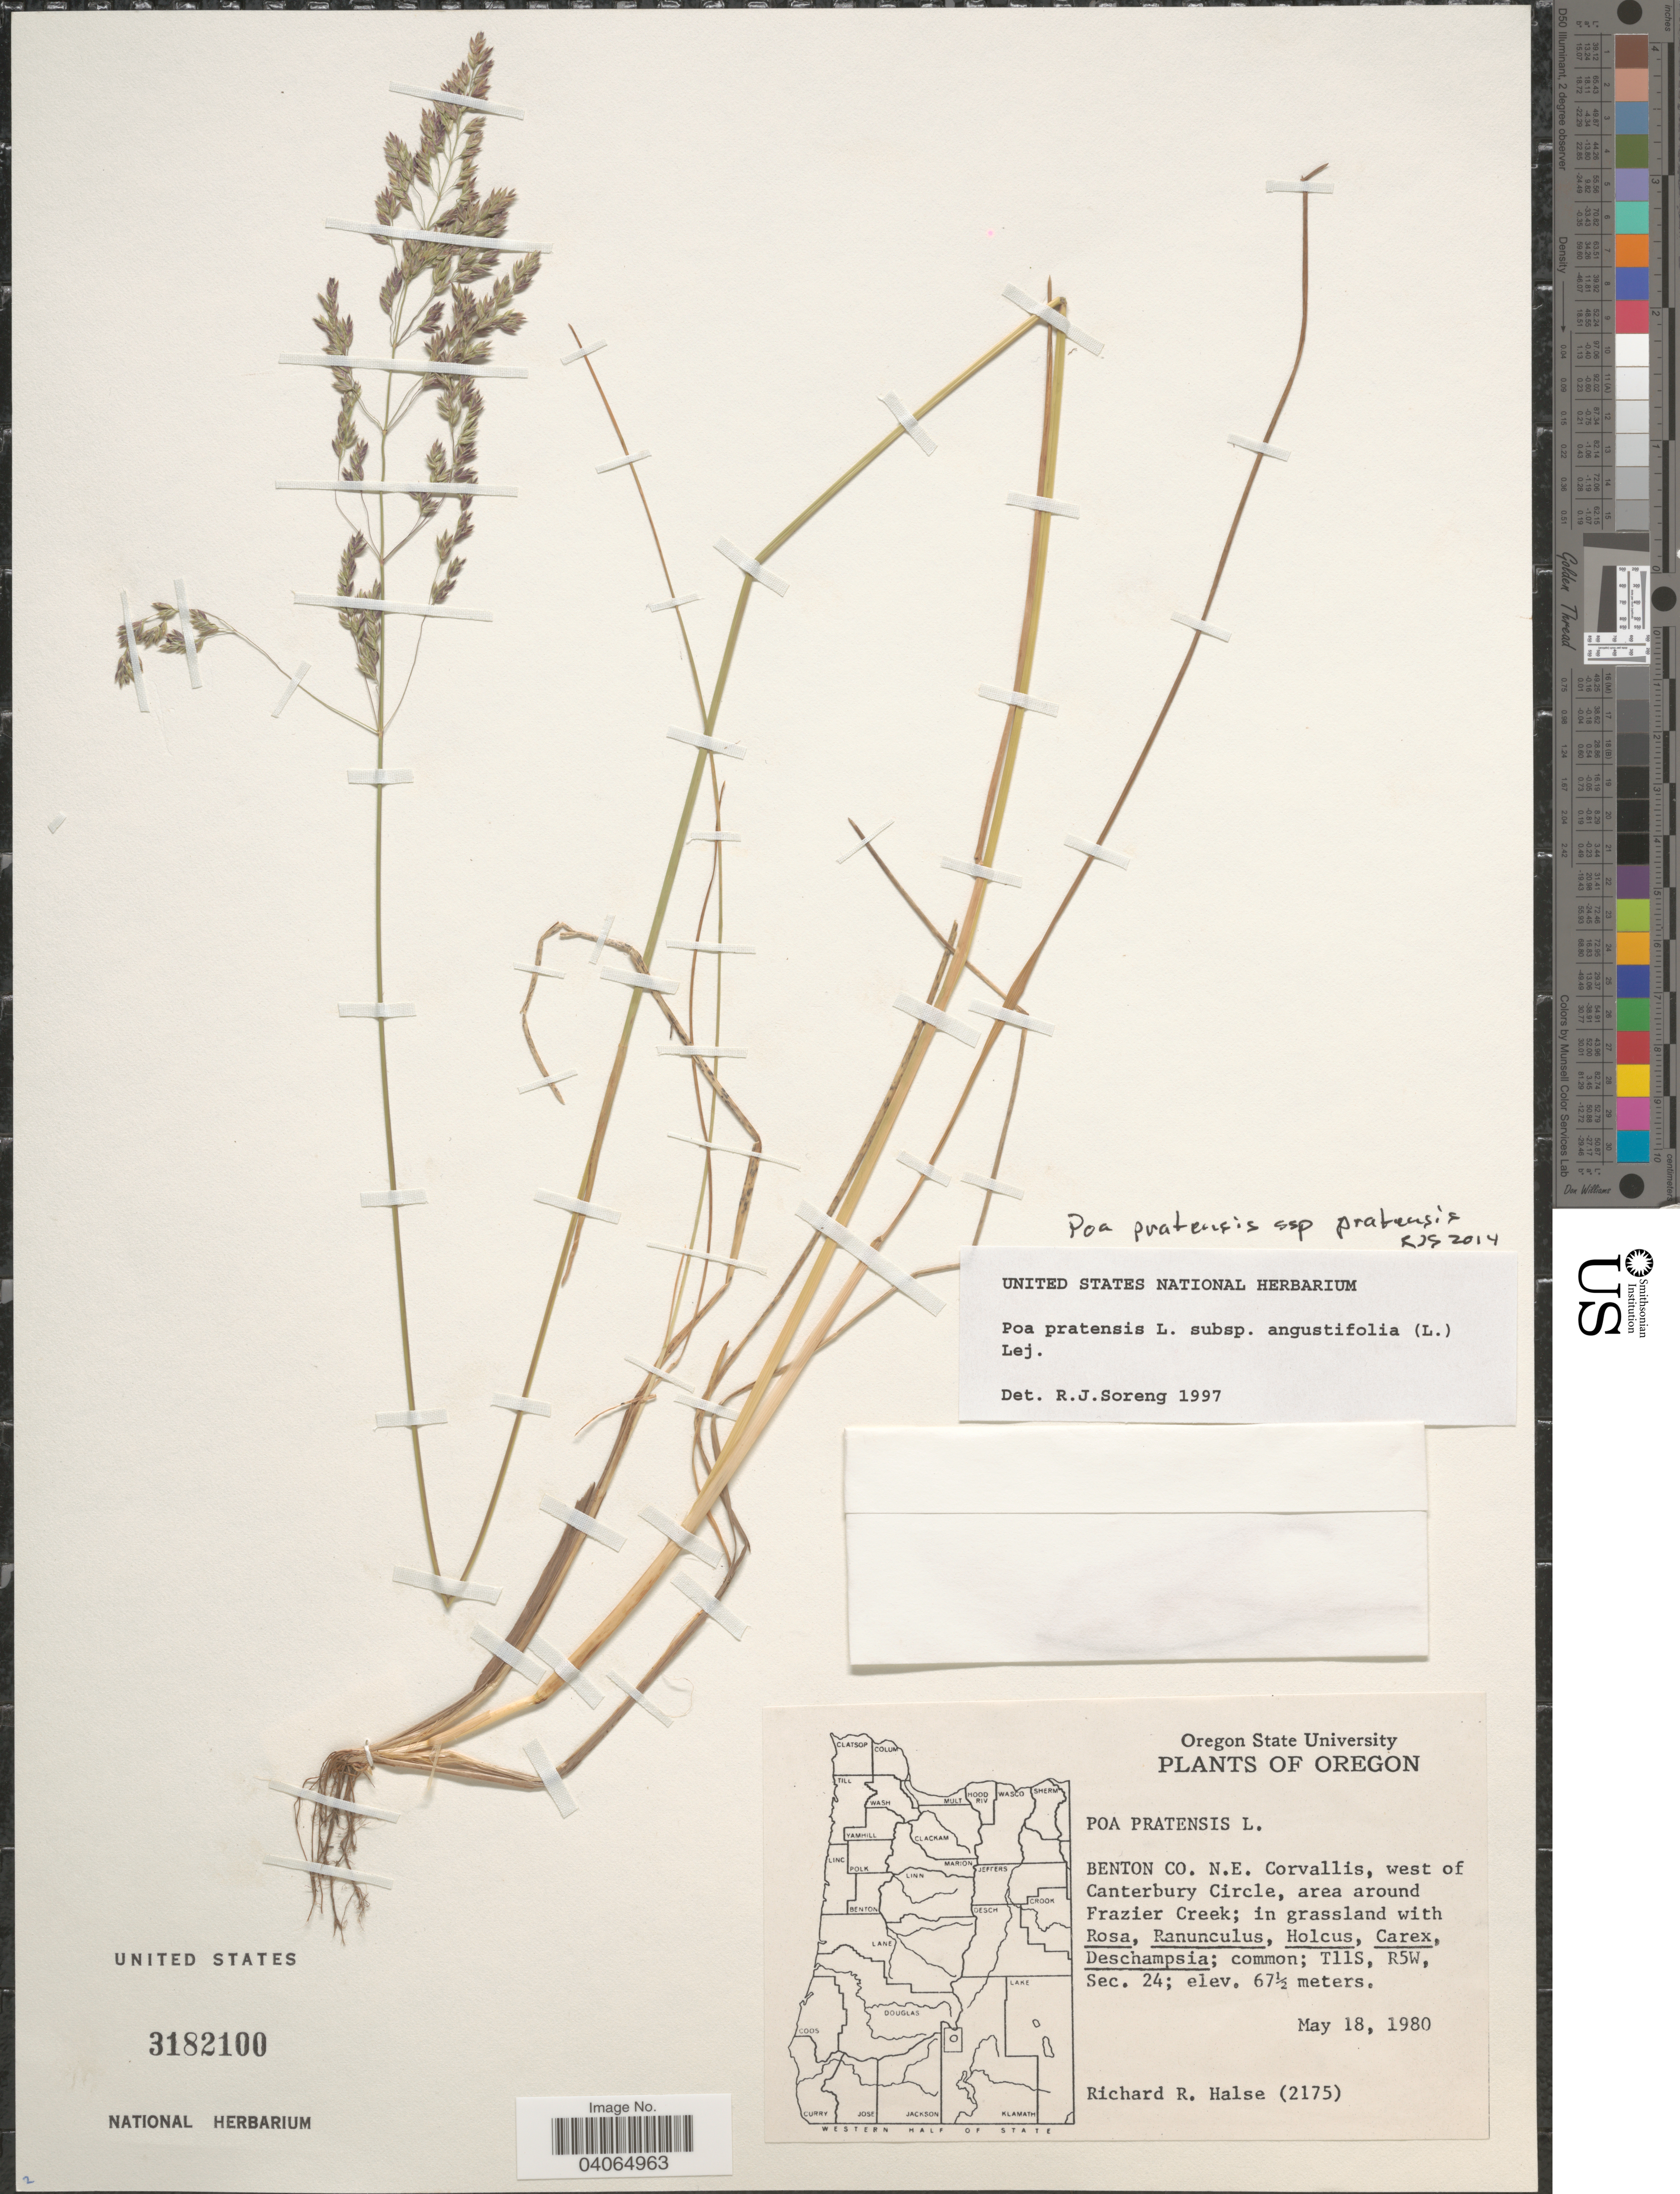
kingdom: Plantae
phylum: Tracheophyta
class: Liliopsida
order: Poales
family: Poaceae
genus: Poa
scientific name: Poa pratensis subsp. angustifolia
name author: (L.) Lej.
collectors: R. Halse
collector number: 2175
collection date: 1980-05-18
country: United States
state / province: Oregon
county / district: Benton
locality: Benton Co. N.E. Corvallis, west of Canterbury Circle, area around Frazier Creek. T11S, R5W, Sec. 24.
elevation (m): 67.5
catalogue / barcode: US 3182100